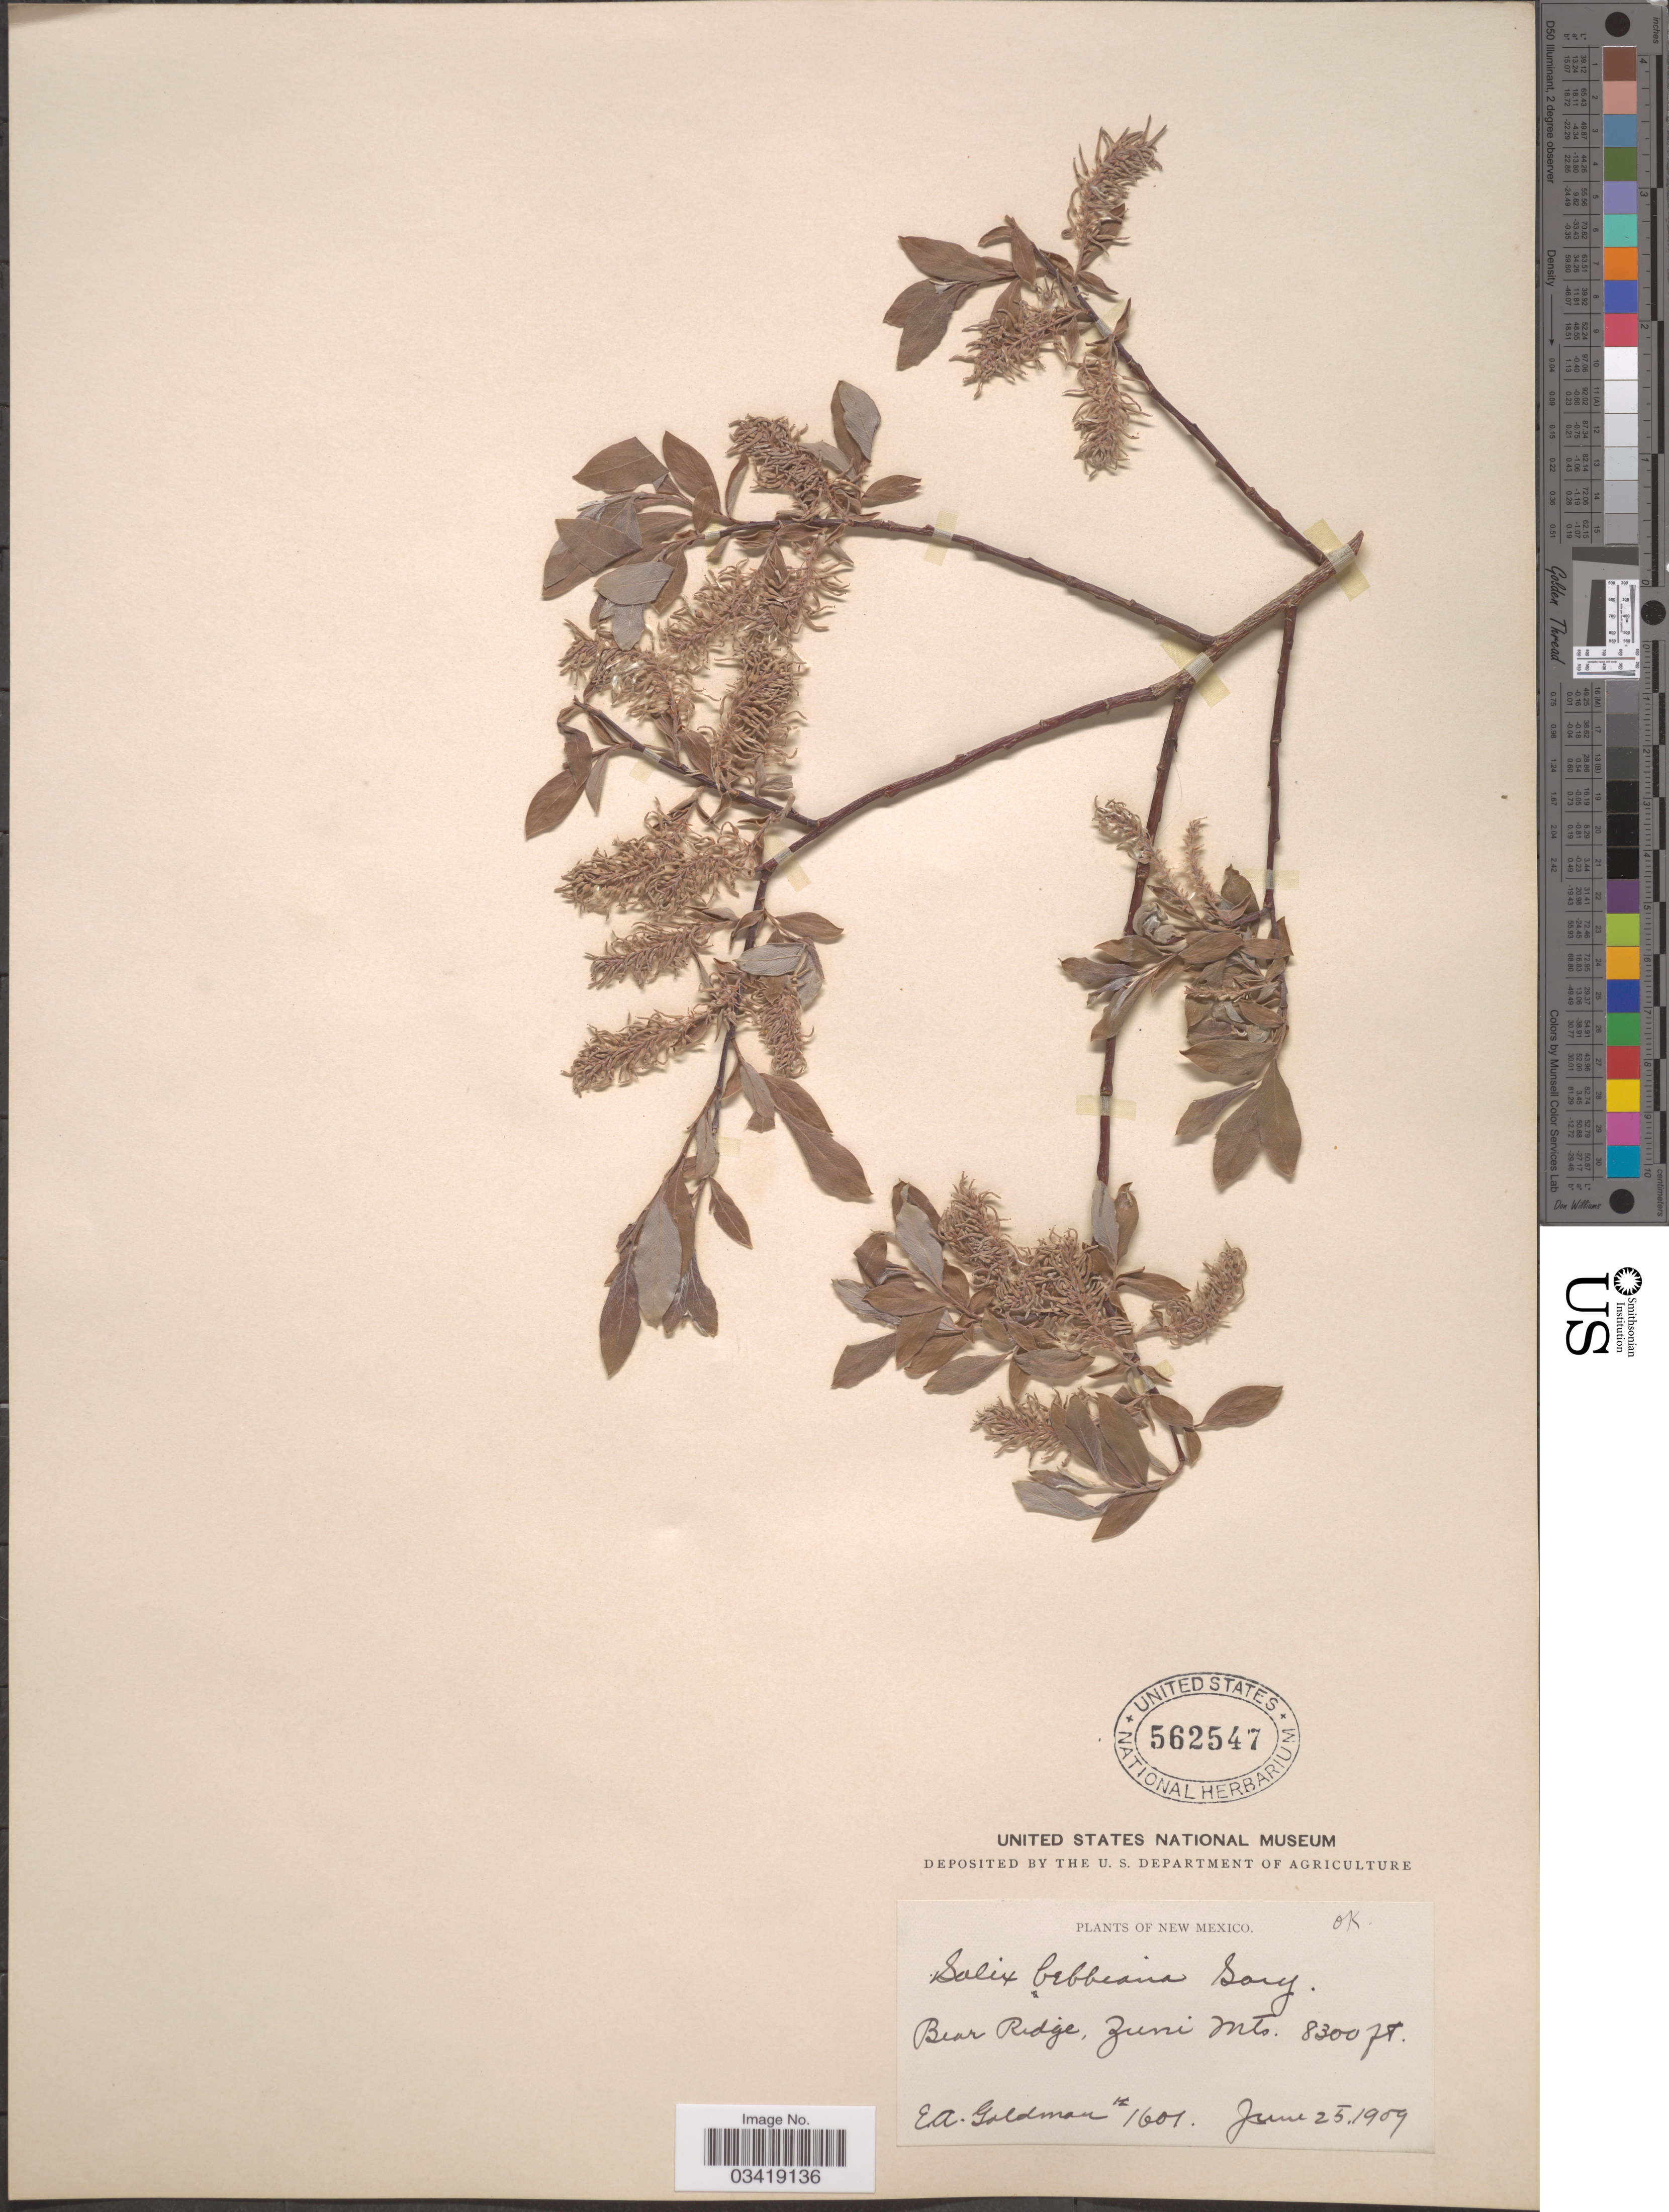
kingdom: Plantae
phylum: Tracheophyta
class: Magnoliopsida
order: Malpighiales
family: Salicaceae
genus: Salix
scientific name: Salix bebbiana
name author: Sarg.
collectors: E. A. Goldman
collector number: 1601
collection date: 1909-06-25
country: United States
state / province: New Mexico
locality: Bear Ridge, Zuni Mts.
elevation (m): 2530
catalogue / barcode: US 562547